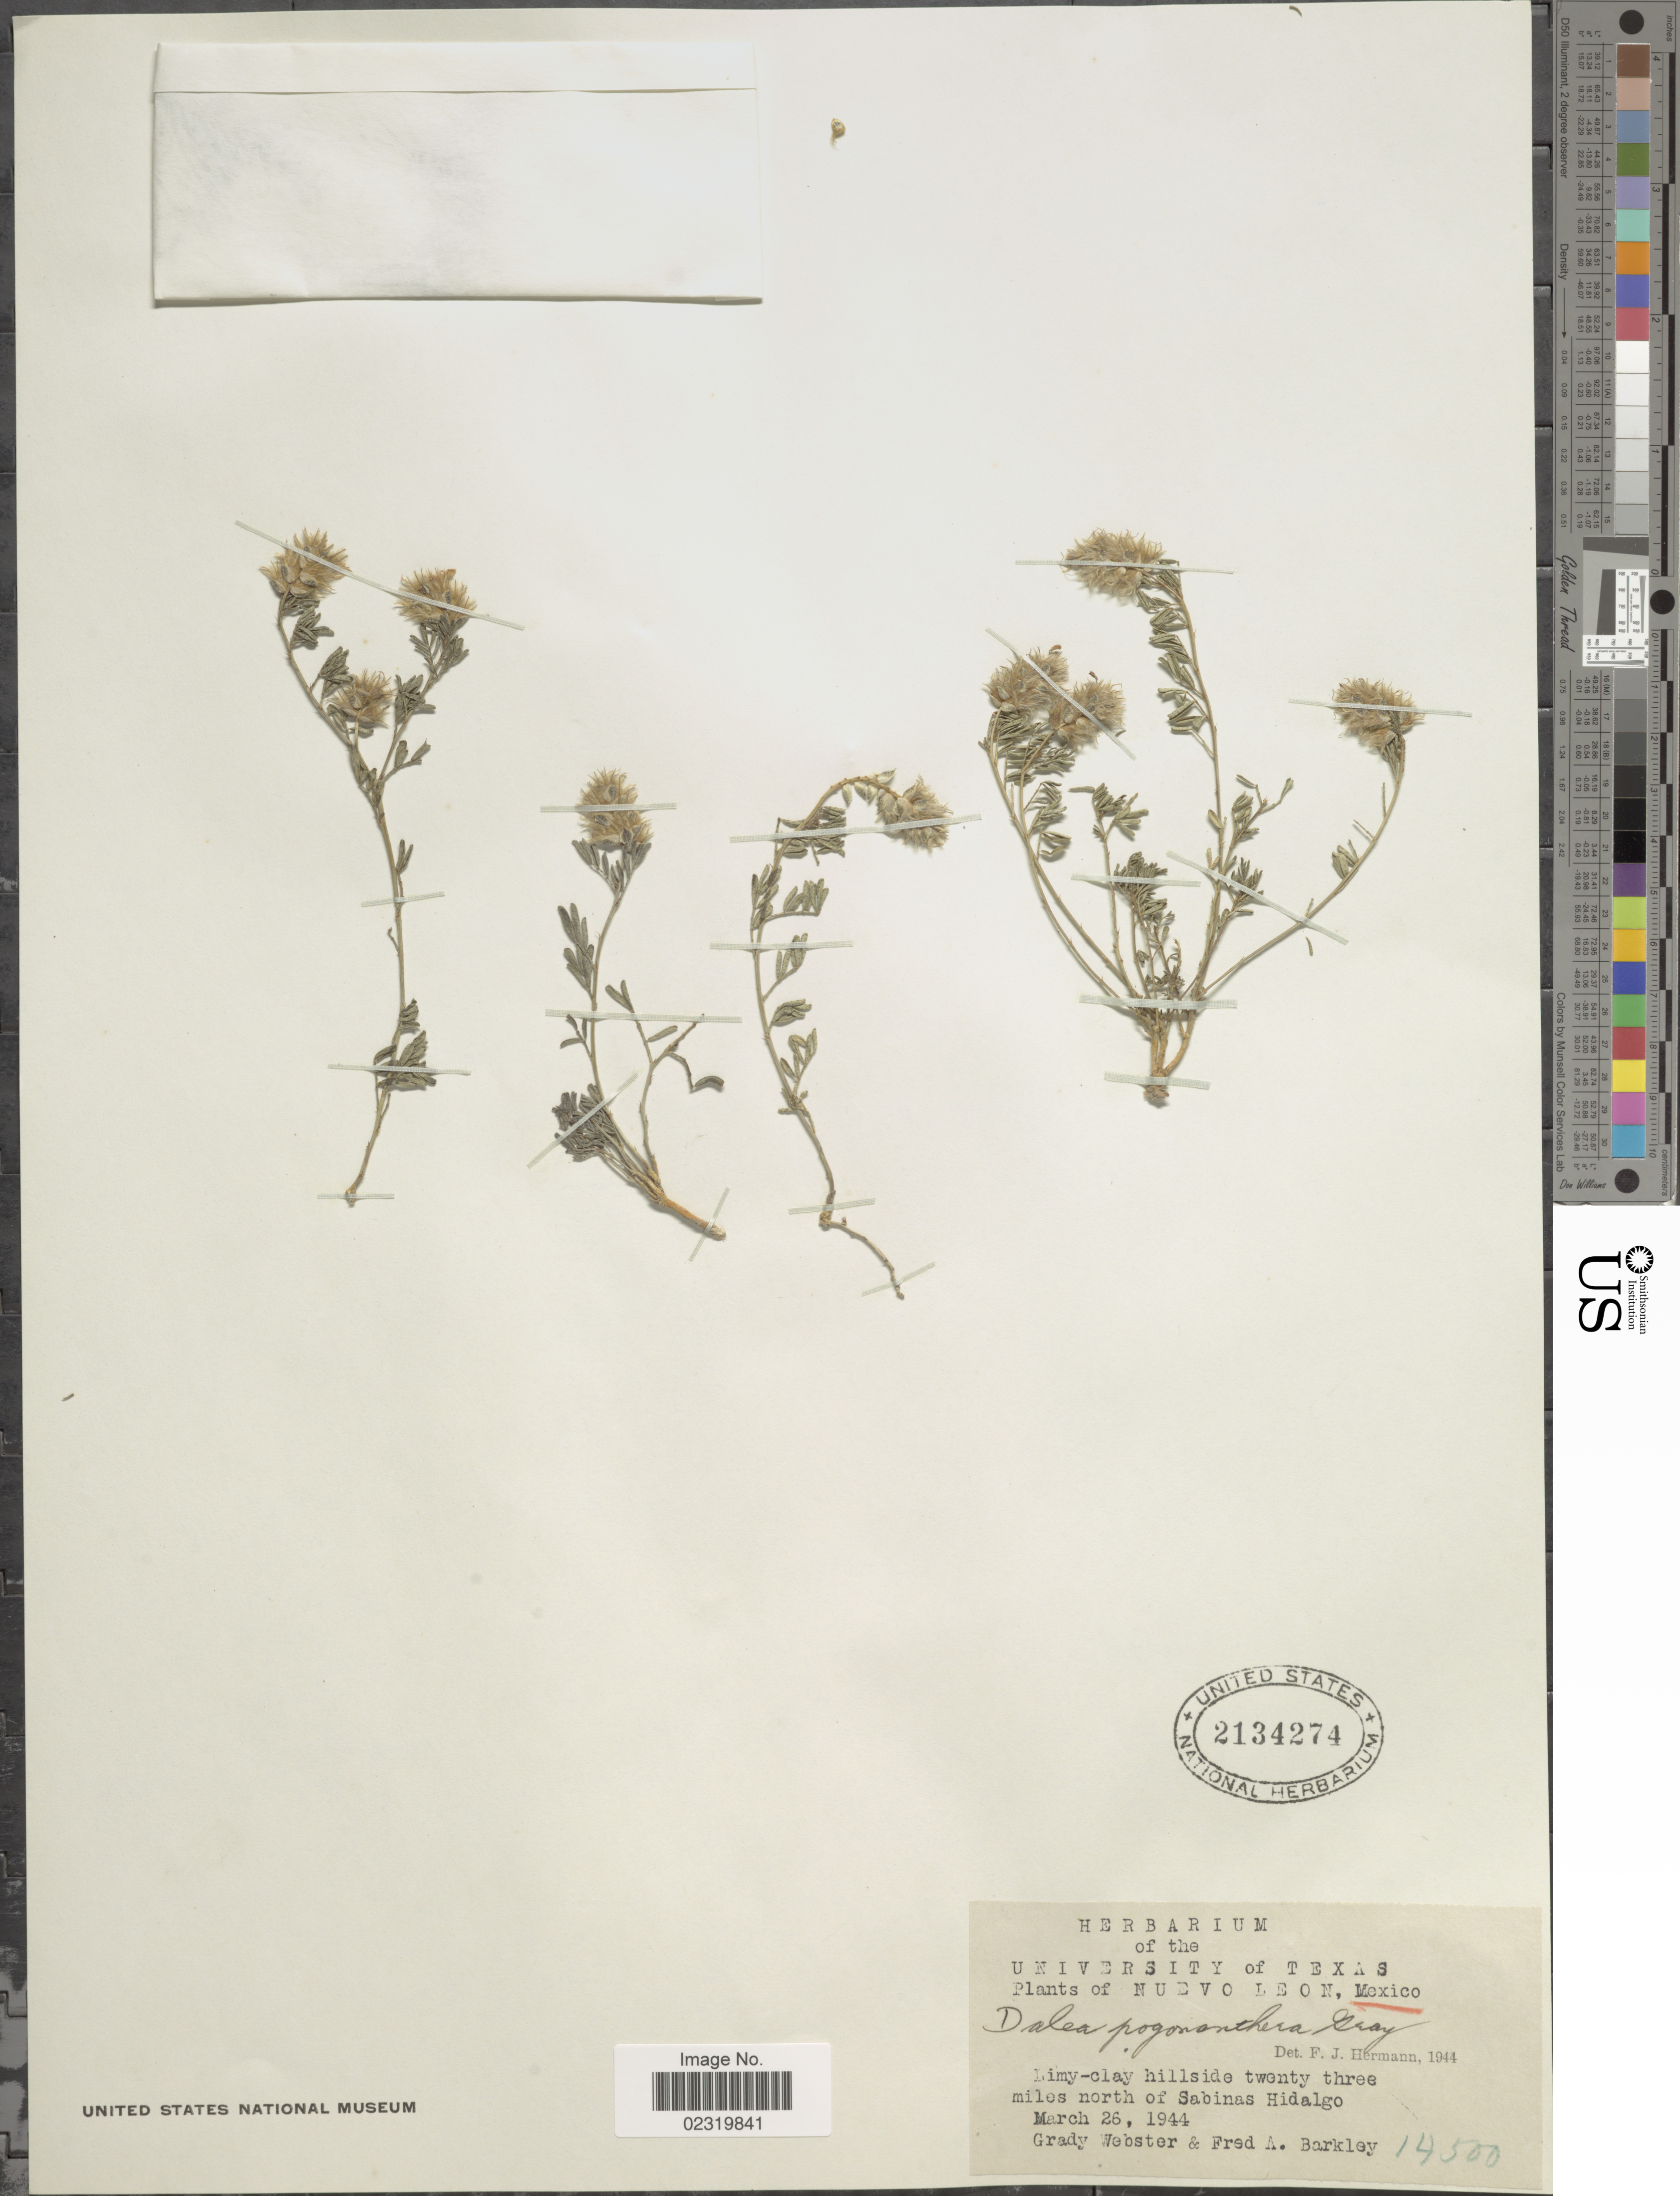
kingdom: Plantae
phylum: Tracheophyta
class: Magnoliopsida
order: Fabales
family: Fabaceae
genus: Dalea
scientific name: Dalea pogonathera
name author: A. Gray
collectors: G. L. Webster & F. A. Barkley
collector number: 14500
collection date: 1944-03-26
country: Mexico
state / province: Nuevo León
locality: Twenty three miles north of Sabinas Hidalgo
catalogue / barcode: US 2134274